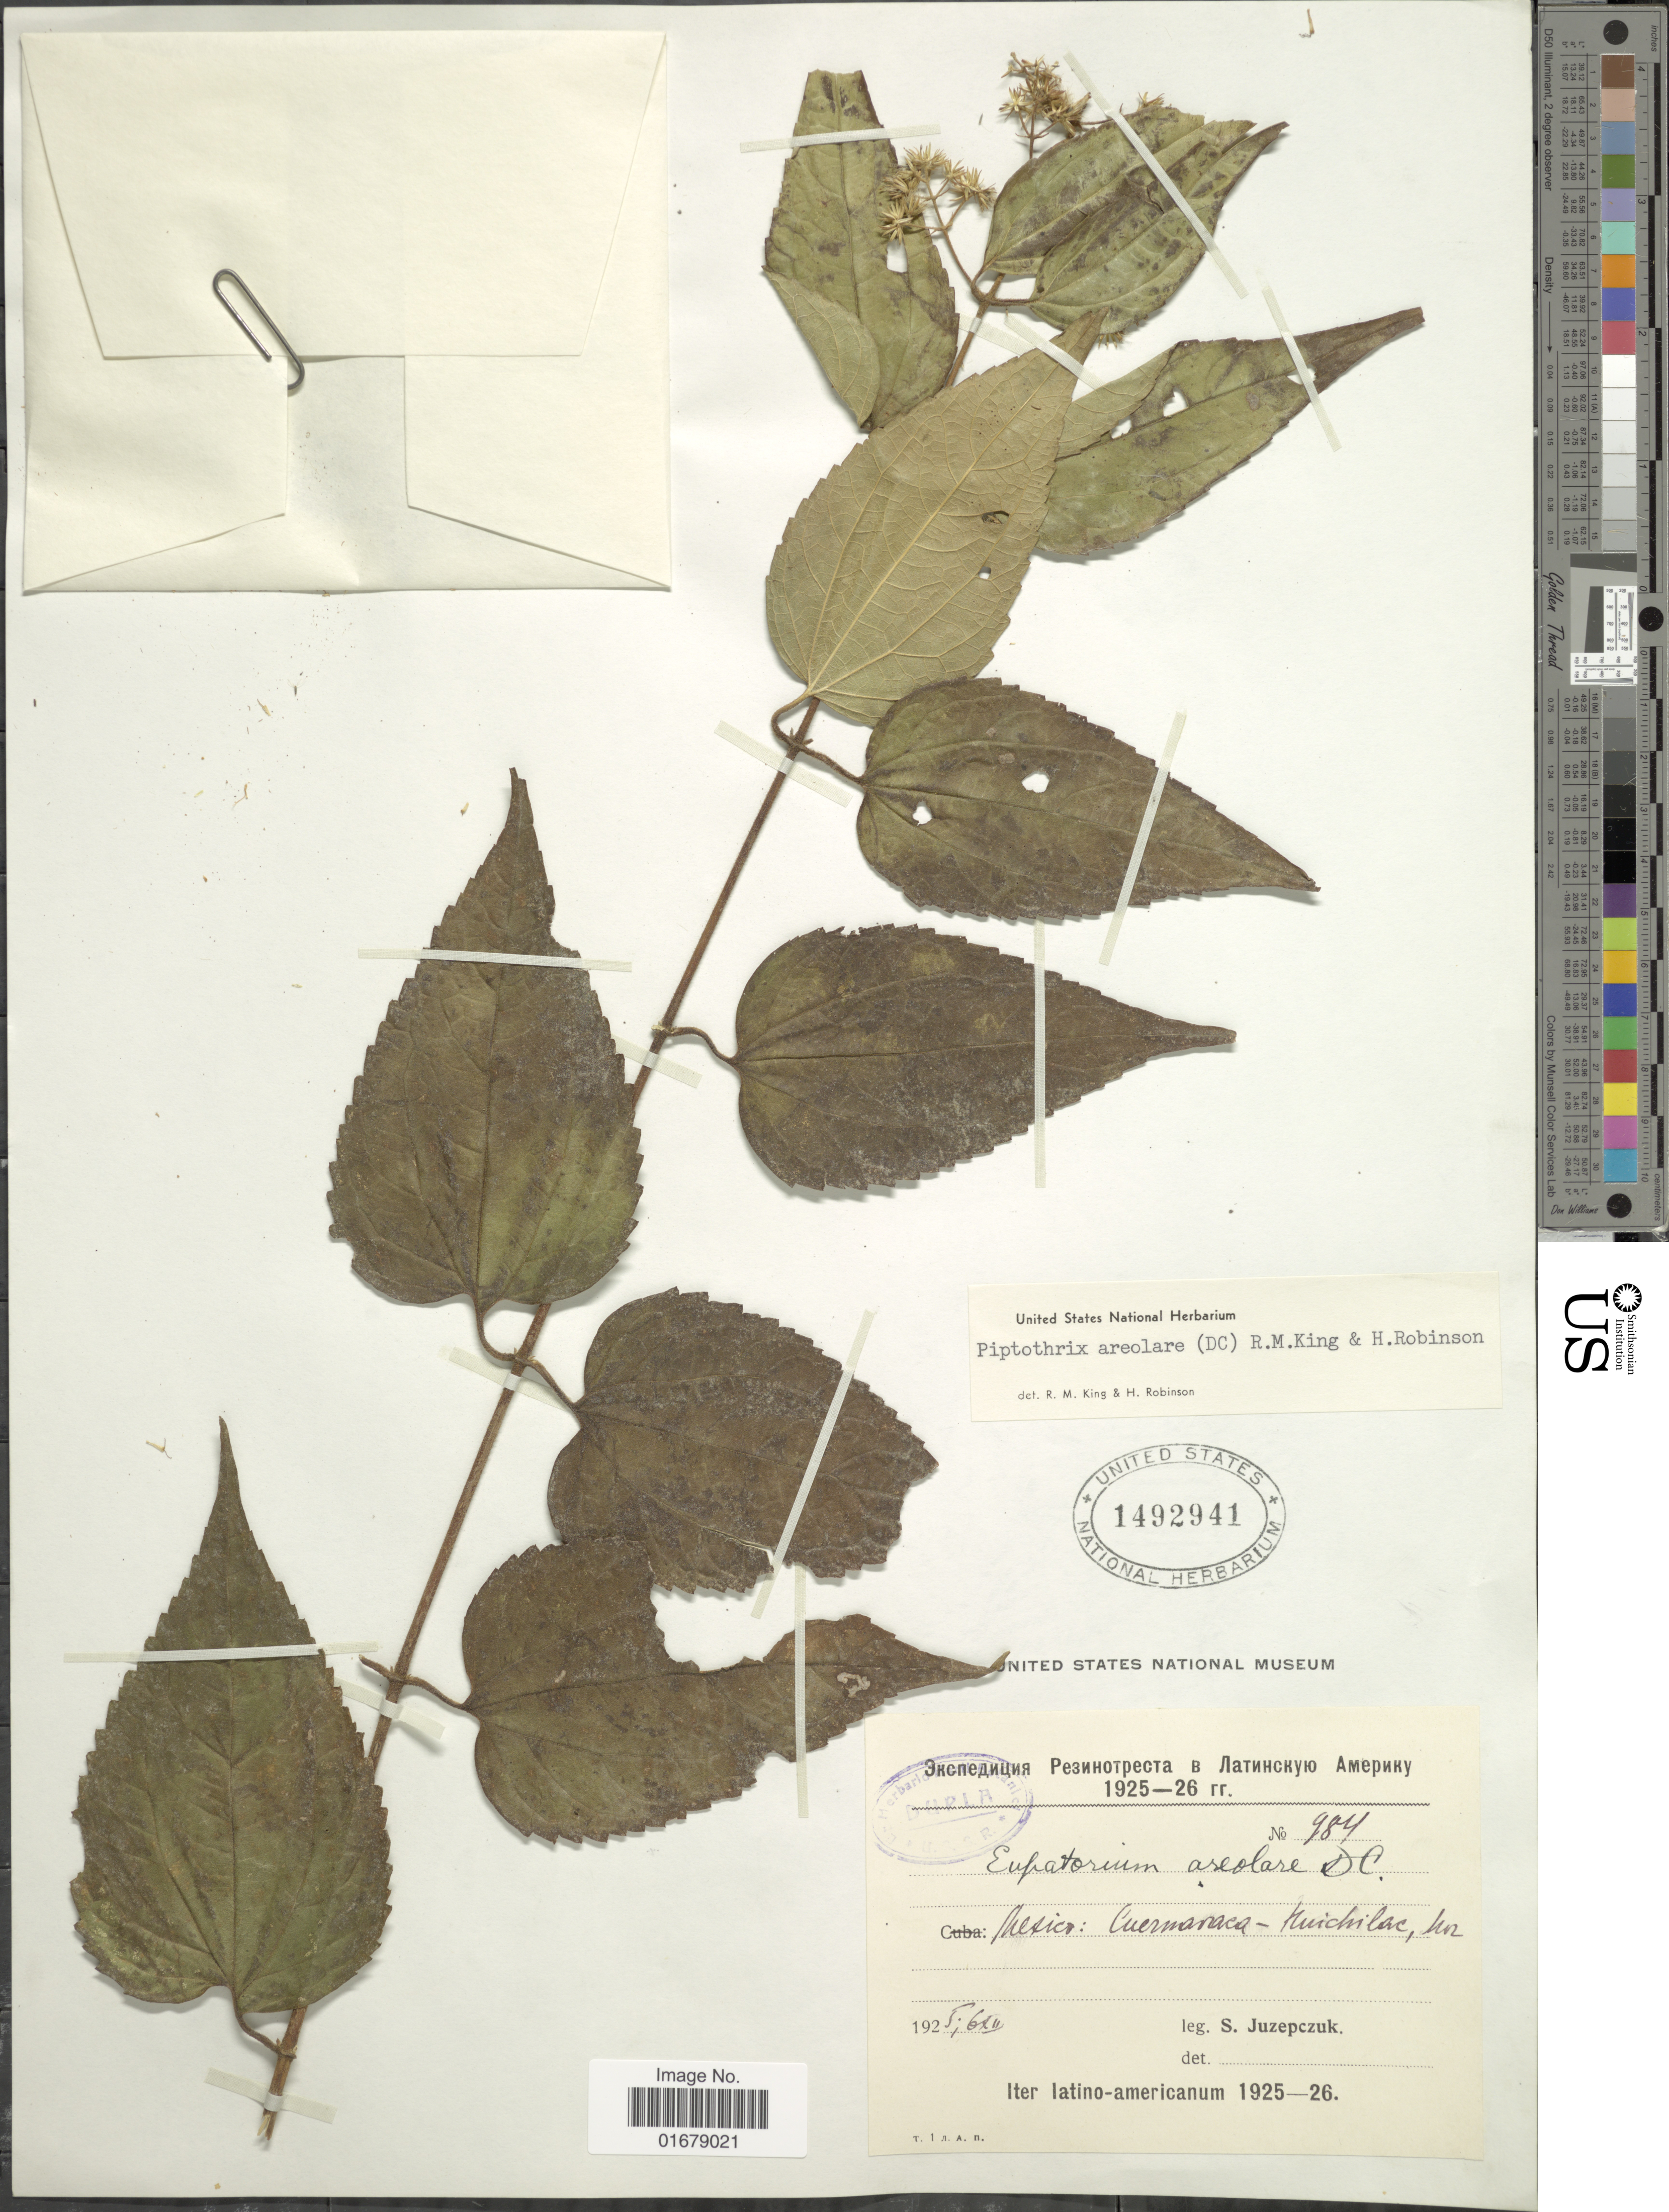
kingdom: Plantae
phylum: Tracheophyta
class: Magnoliopsida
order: Asterales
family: Asteraceae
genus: Piptothrix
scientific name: Piptothrix areolaris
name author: (DC.) R.M. King & H. Rob.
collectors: S. V. Juzepczuk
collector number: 984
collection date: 1925-12-06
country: Mexico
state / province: Morelos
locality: Mexico; Cuernavaca -Huichilac, Mor.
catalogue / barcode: US 1492941